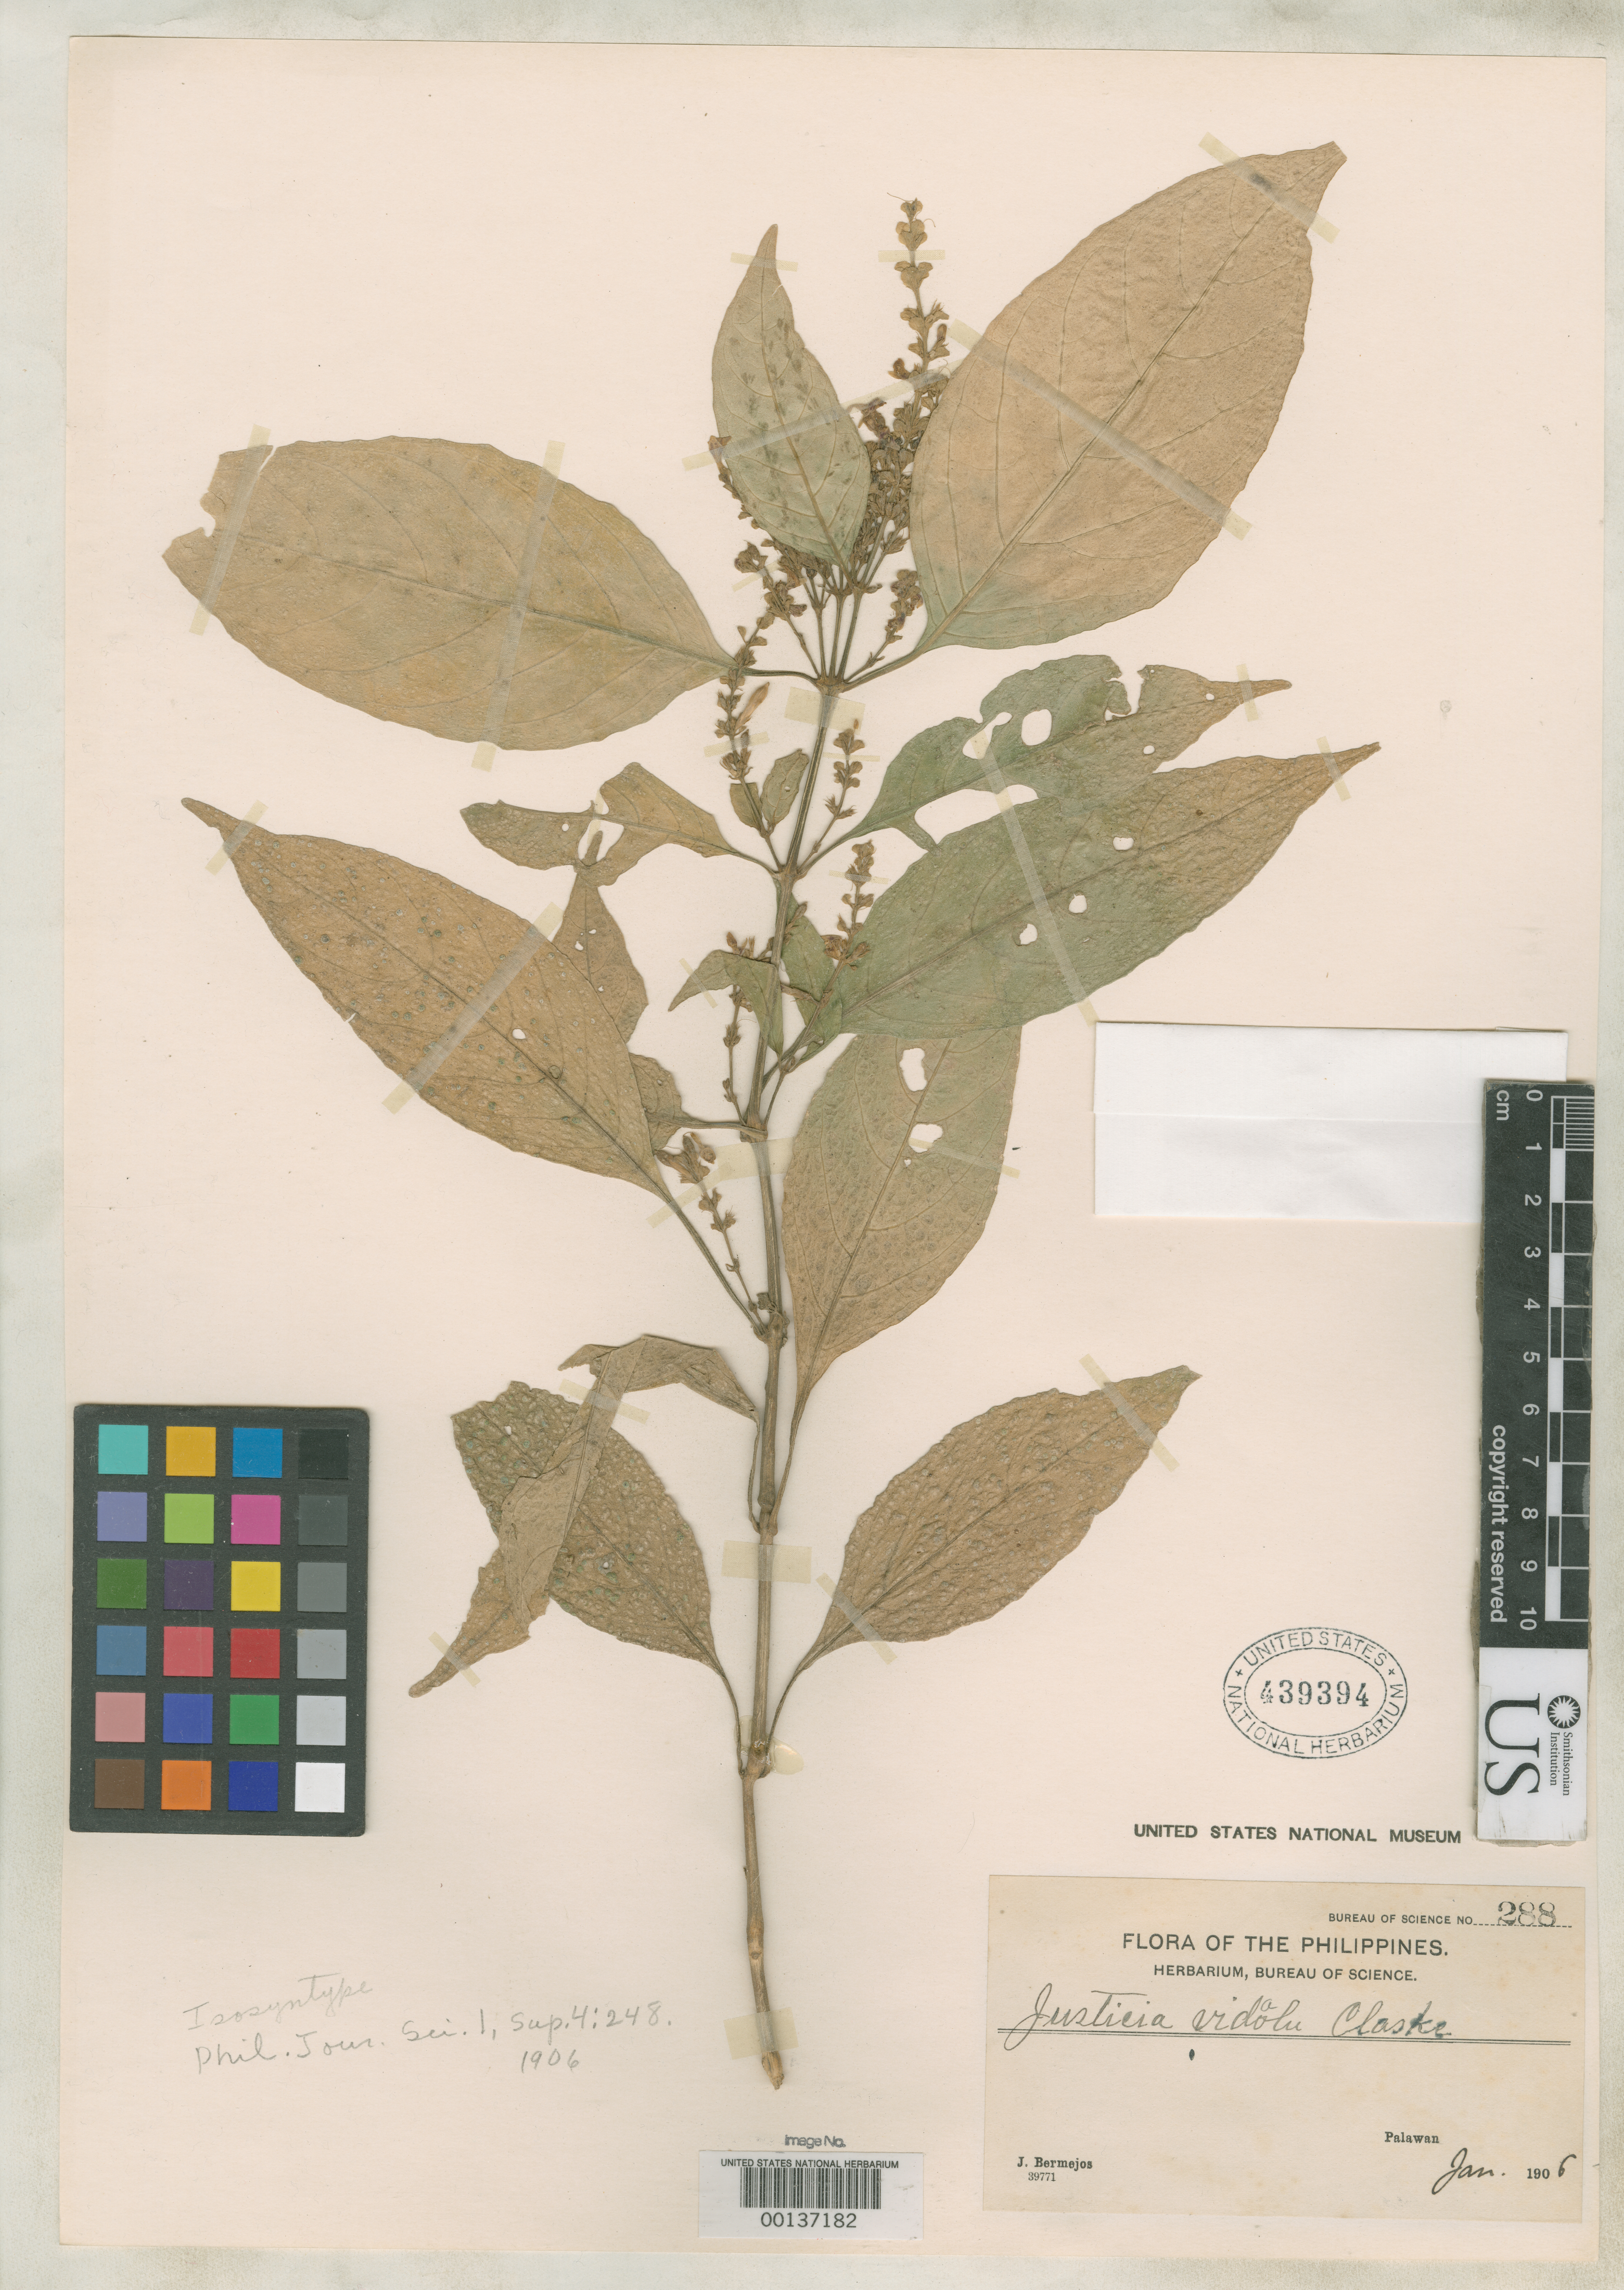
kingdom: Plantae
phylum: Tracheophyta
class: Magnoliopsida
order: Lamiales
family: Acanthaceae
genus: Justicia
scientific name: Justicia vidalii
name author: C.B. Clarke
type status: Isosyntype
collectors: J. Bermejos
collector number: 288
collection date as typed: Jan 1906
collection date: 1906-01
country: Philippines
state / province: Mimaropa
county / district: Palawan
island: Palawan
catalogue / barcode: US 439394